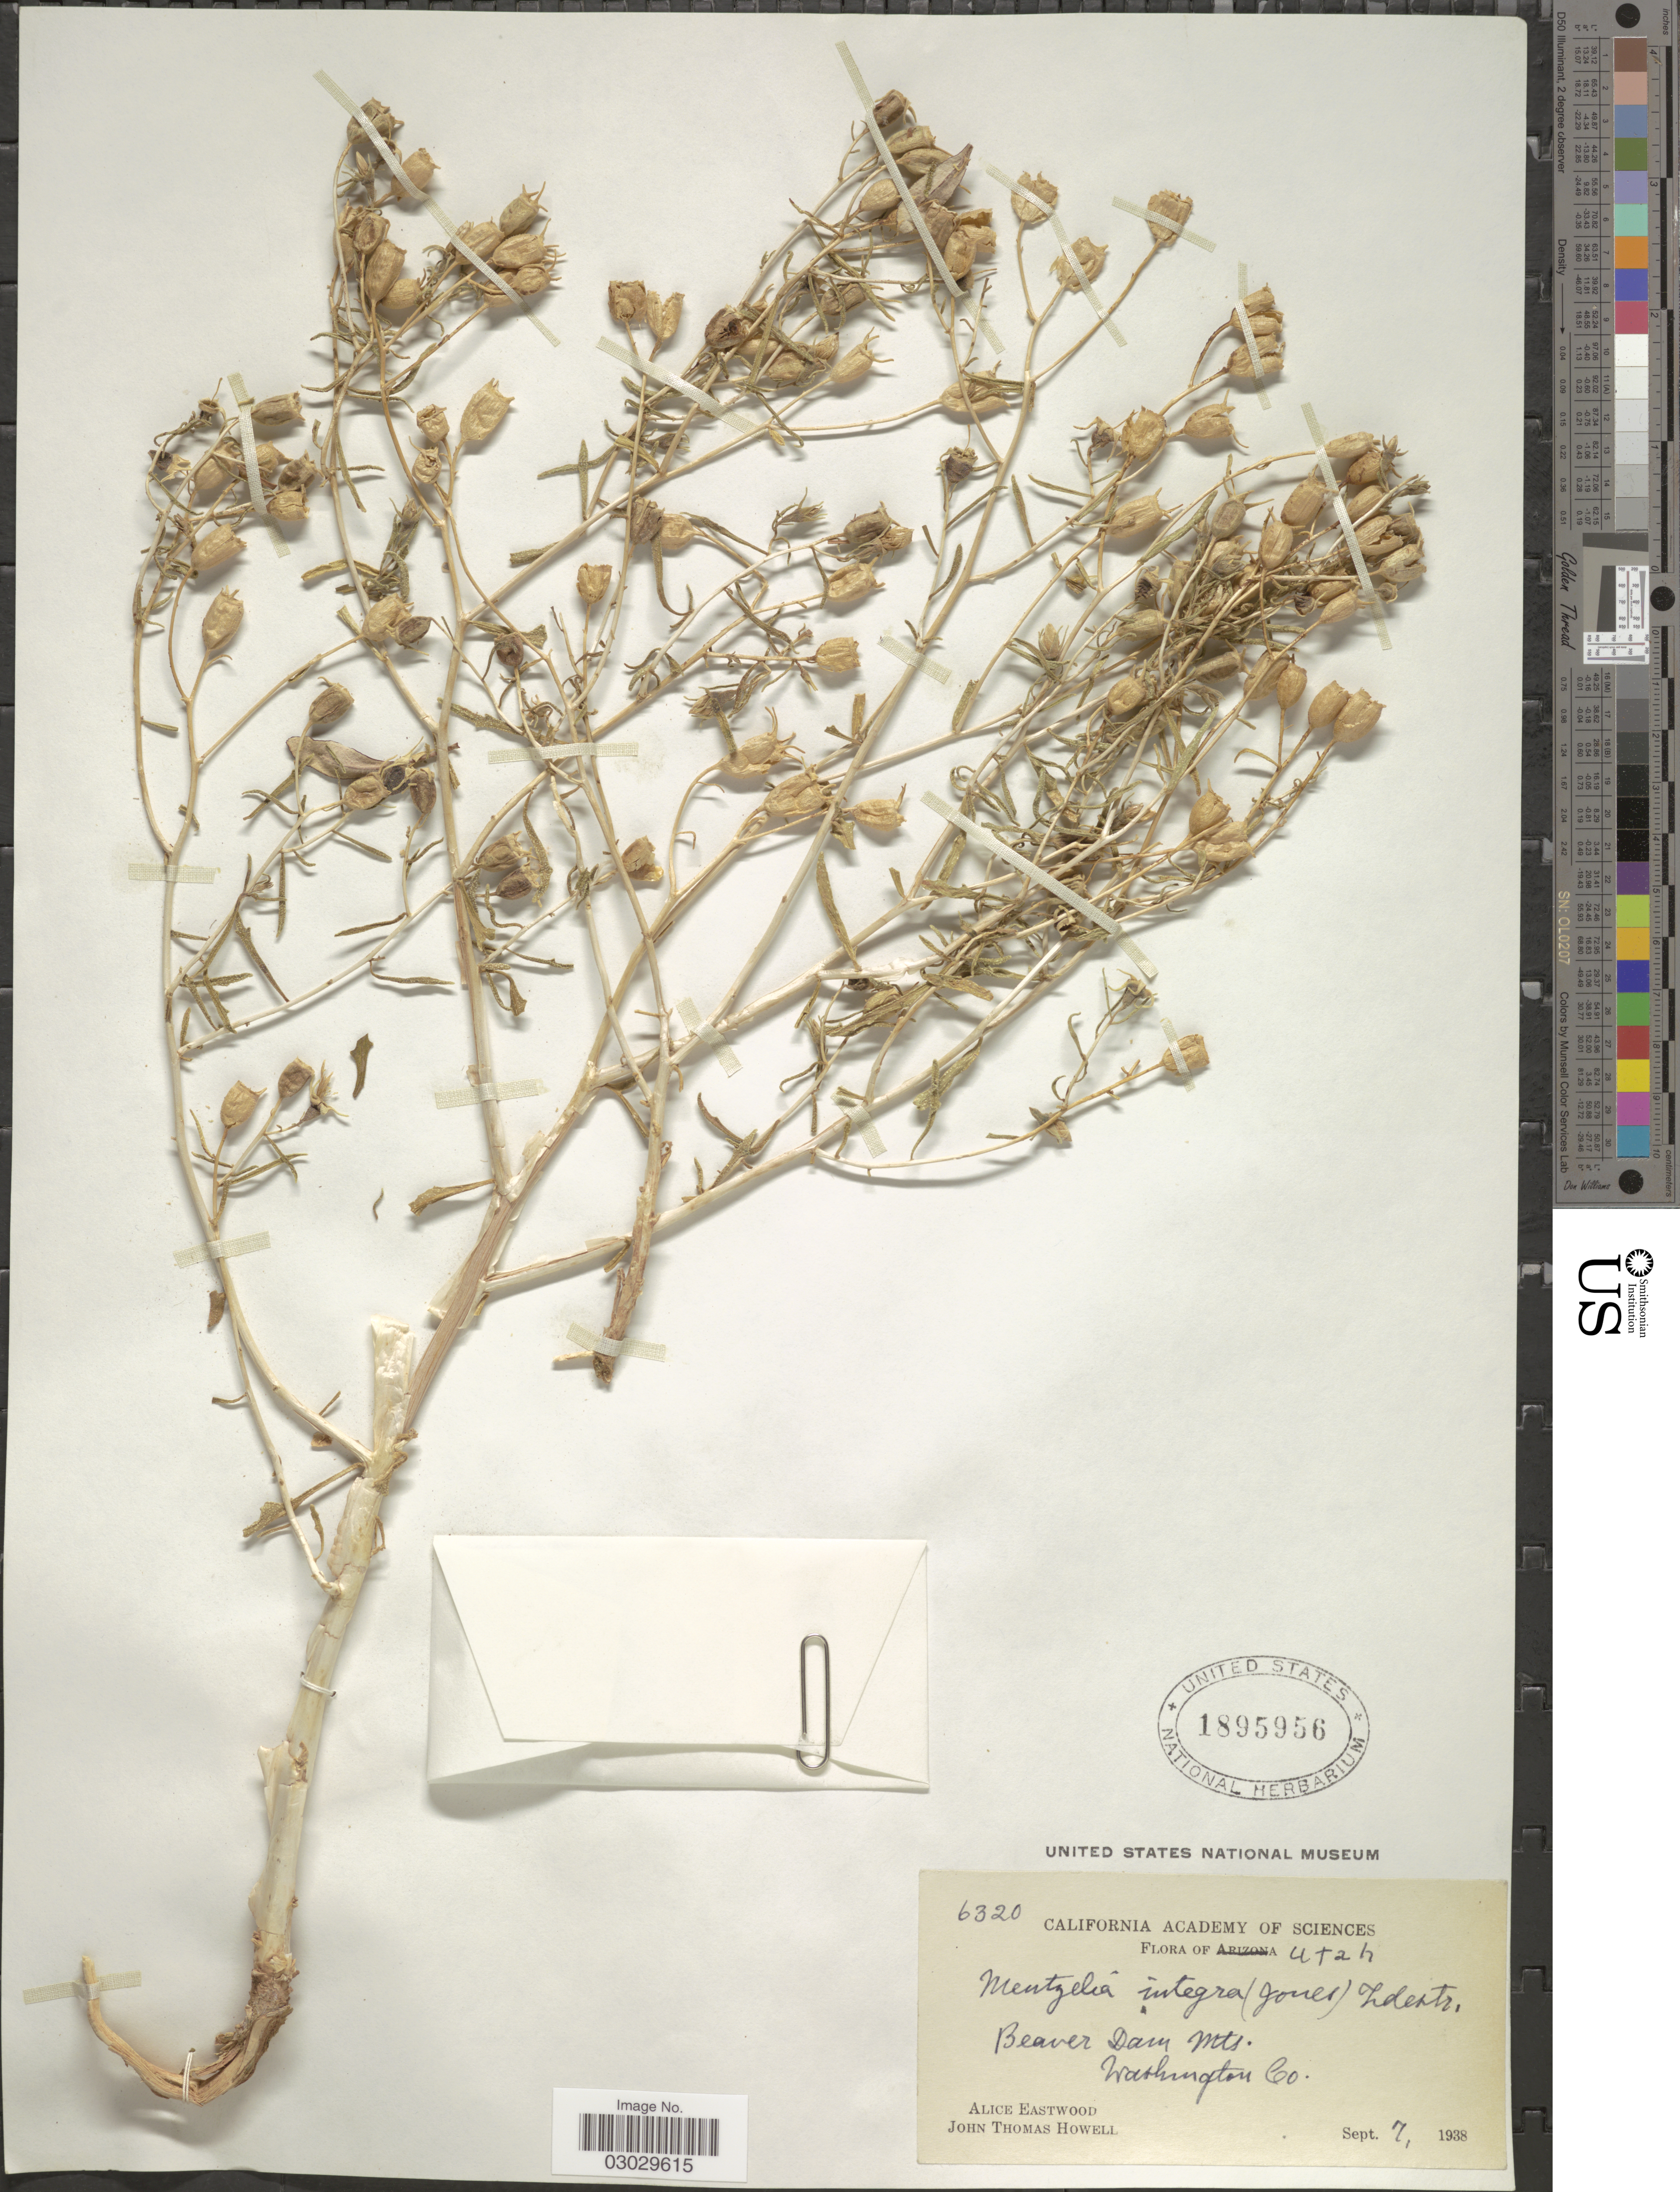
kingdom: Plantae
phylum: Tracheophyta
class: Magnoliopsida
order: Cornales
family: Loasaceae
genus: Mentzelia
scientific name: Mentzelia integra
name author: (M.E. Jones) Tidestr.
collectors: A. Eastwood & J. T. Howell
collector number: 6320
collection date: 1938-09-07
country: United States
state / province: Utah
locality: Beaver Dam Mts., Washington Co.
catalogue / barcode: US 1895956